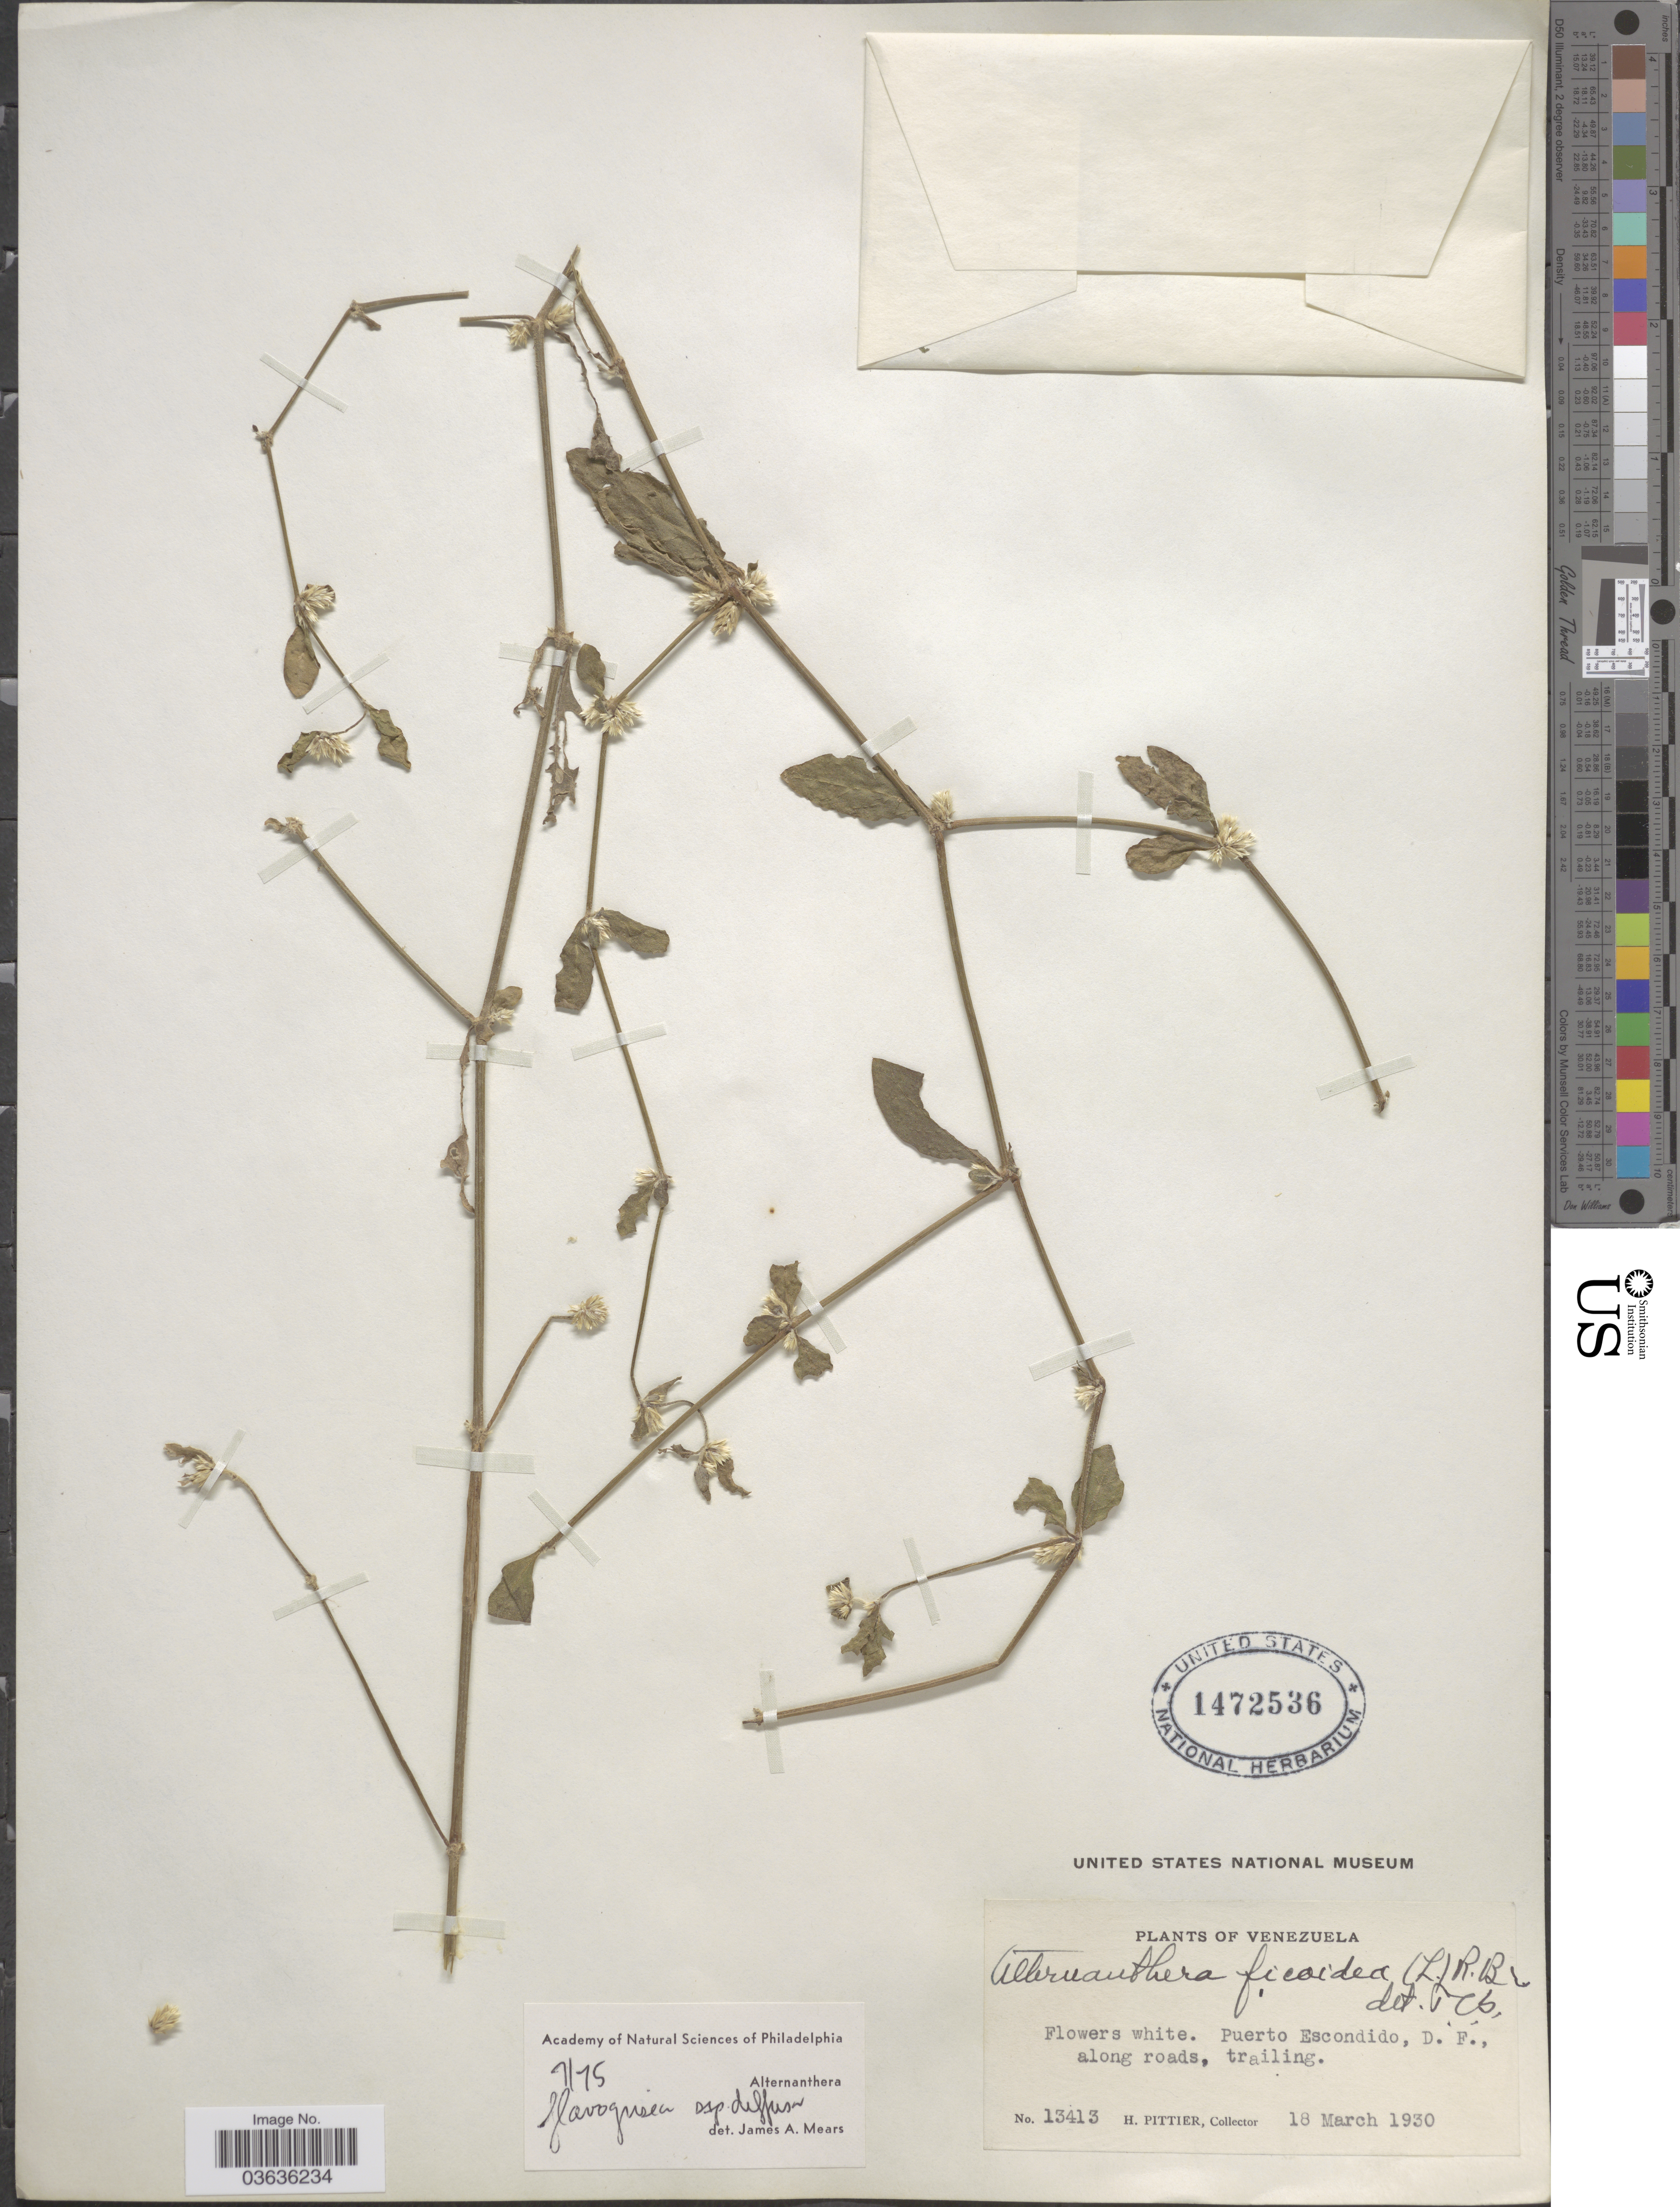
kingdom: Plantae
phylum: Tracheophyta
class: Magnoliopsida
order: Caryophyllales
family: Amaranthaceae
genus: Alternanthera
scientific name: Alternanthera flavogrisea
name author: Urb.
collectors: H. F. Pittier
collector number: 13413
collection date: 1930-03-18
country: Venezuela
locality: Puerto Escondido, D. F., along roads, trailing.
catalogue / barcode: US 1472536